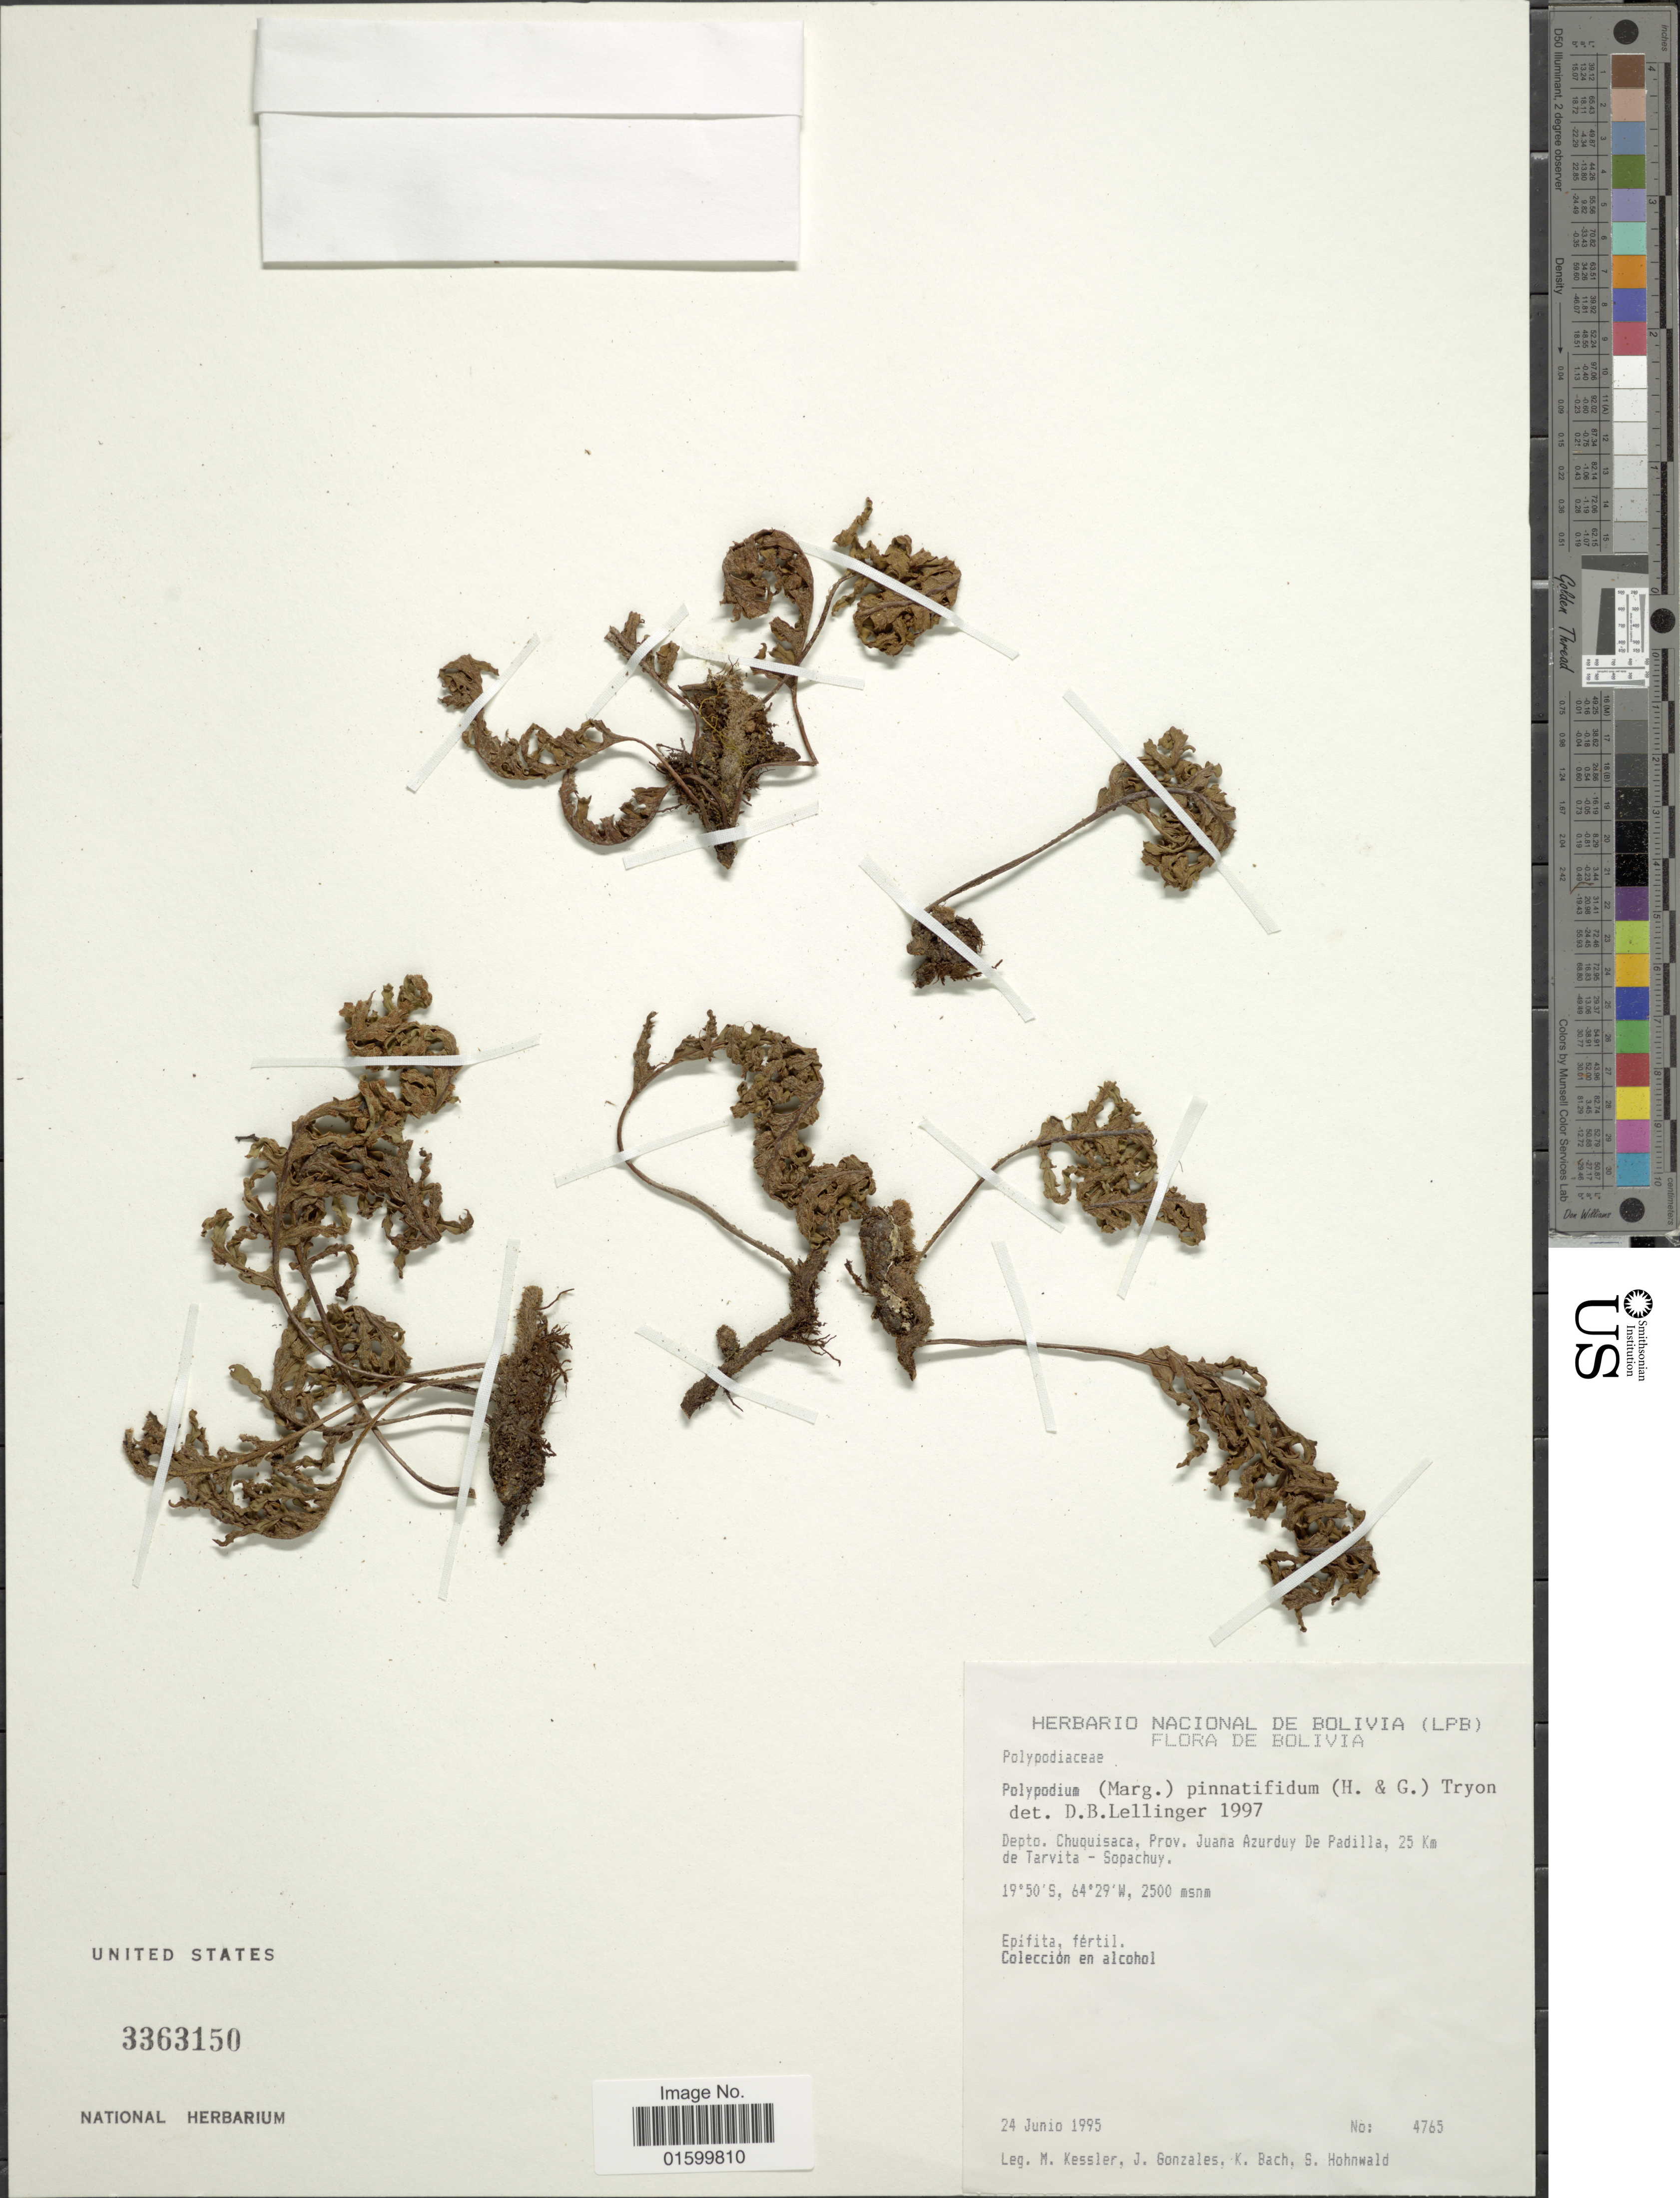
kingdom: Plantae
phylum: Tracheophyta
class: Polypodiopsida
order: Polypodiales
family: Polypodiaceae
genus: Pleopeltis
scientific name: Pleopeltis pinnatifida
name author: Gill.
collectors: M. Kessler, J. Gonzales, K. Bach & S. Hohnwald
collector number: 4765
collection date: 1995-06-24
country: Bolivia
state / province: Chuquisaca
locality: Depto. Chuquisaca, Prov. Juana Azurduy De Padilla, 25 km de Tarvita-Sopachuy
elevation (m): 2500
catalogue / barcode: US 3363150